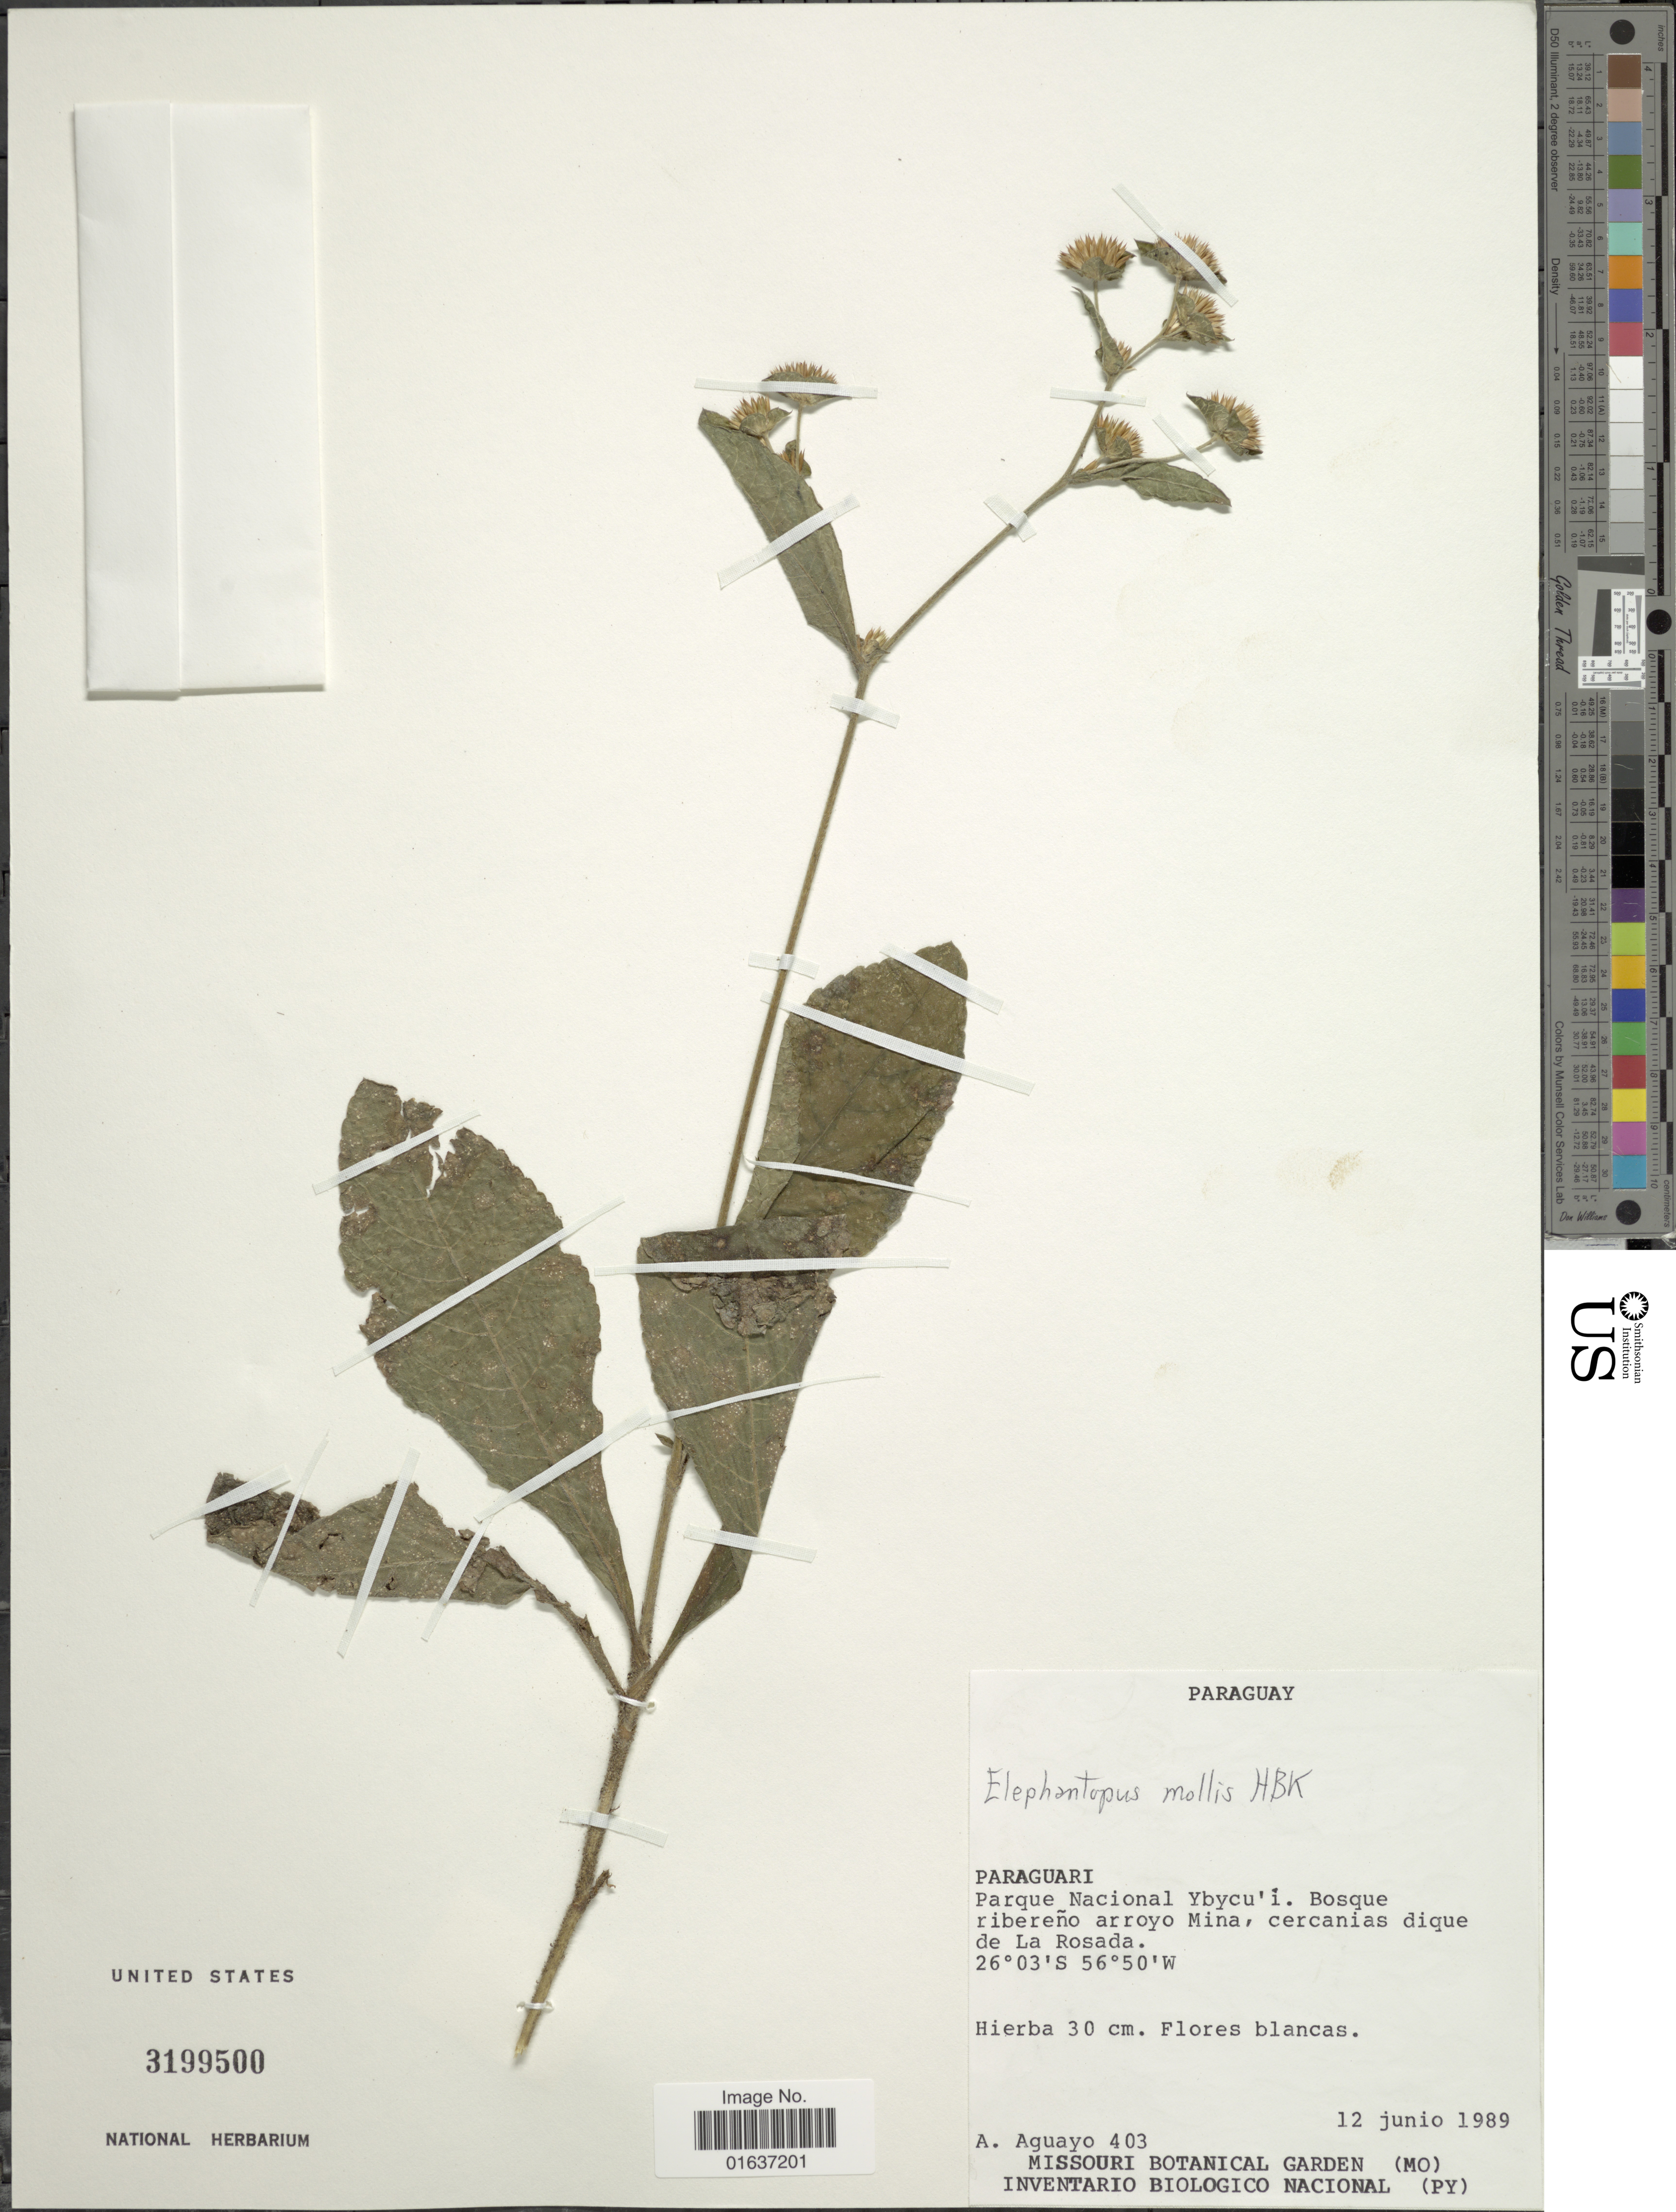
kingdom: Plantae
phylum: Tracheophyta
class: Magnoliopsida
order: Asterales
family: Asteraceae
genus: Elephantopus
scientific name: Elephantopus mollis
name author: Kunth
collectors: A. Aguayo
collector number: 403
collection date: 1989-06-12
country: Paraguay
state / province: Paraguari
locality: Parque Nacioanl Ybycu'i, Bosque ribereño arroyo Mina, cercanias dique de La Rosada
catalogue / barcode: US 3199500